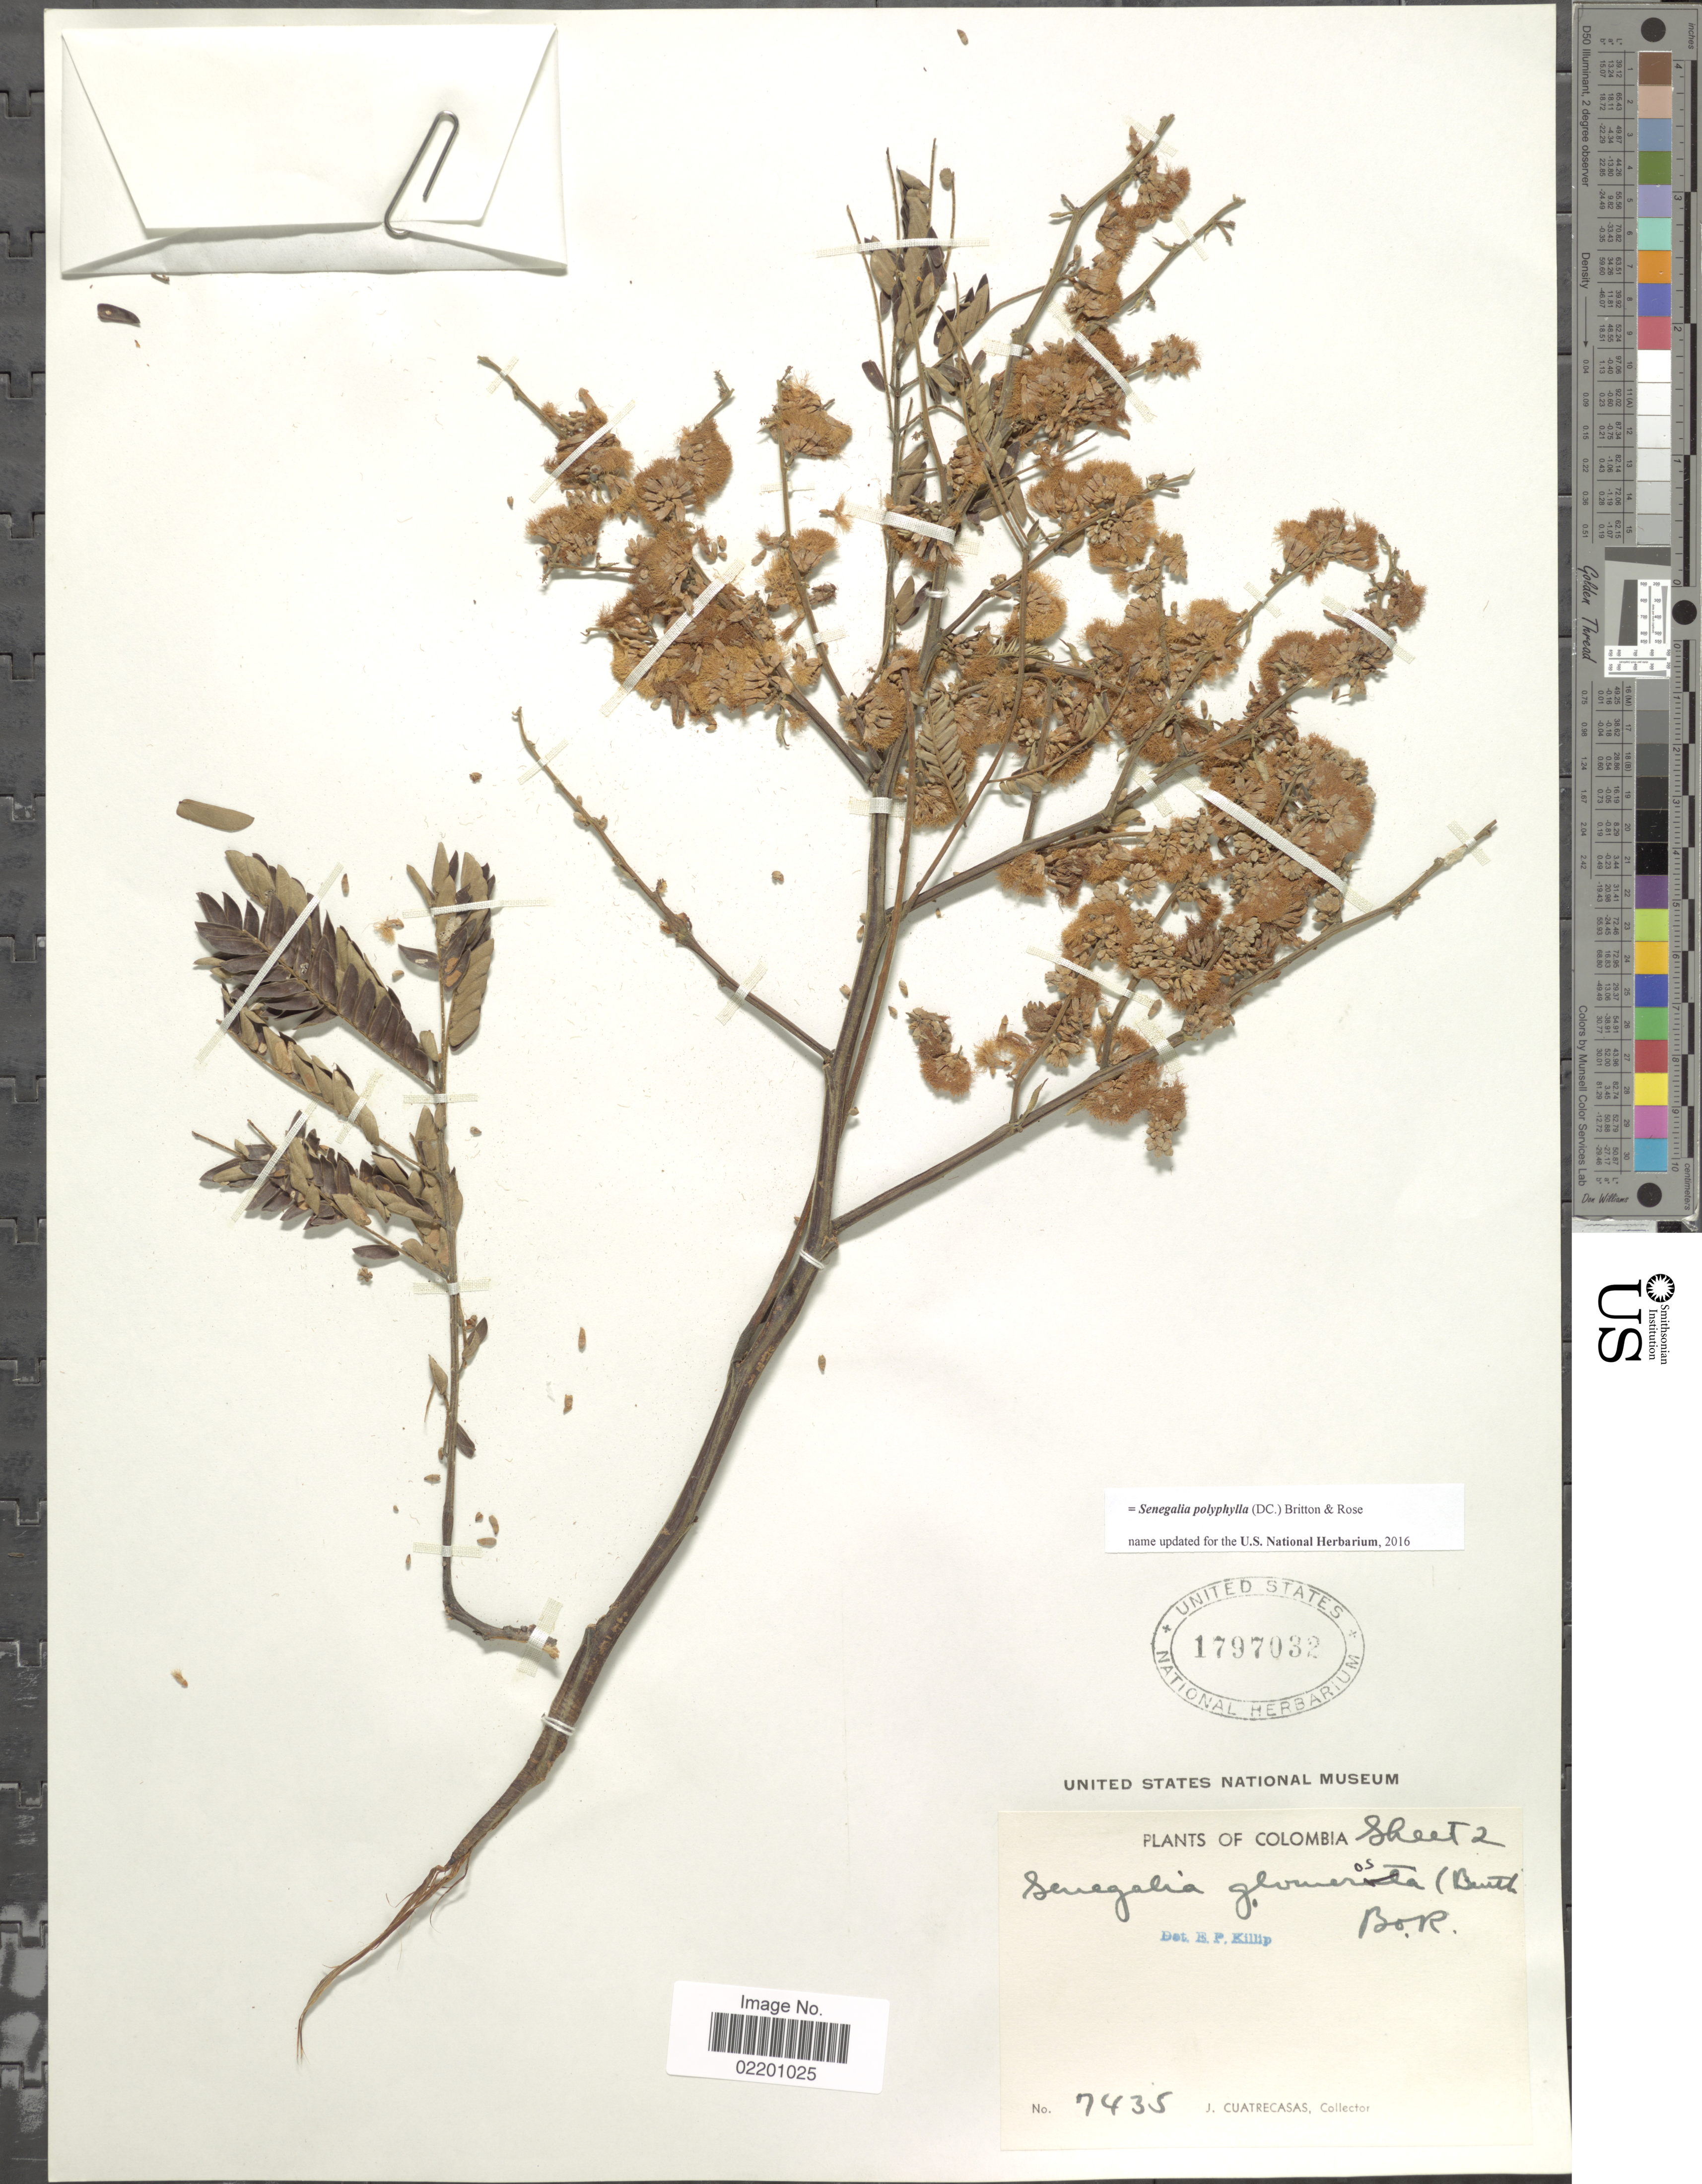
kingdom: Plantae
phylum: Tracheophyta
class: Magnoliopsida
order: Fabales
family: Fabaceae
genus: Senegalia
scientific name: Senegalia polyphylla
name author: (DC.) Britton & Rose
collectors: J. Cuatrecasas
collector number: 7435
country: Colombia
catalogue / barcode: US 1797032